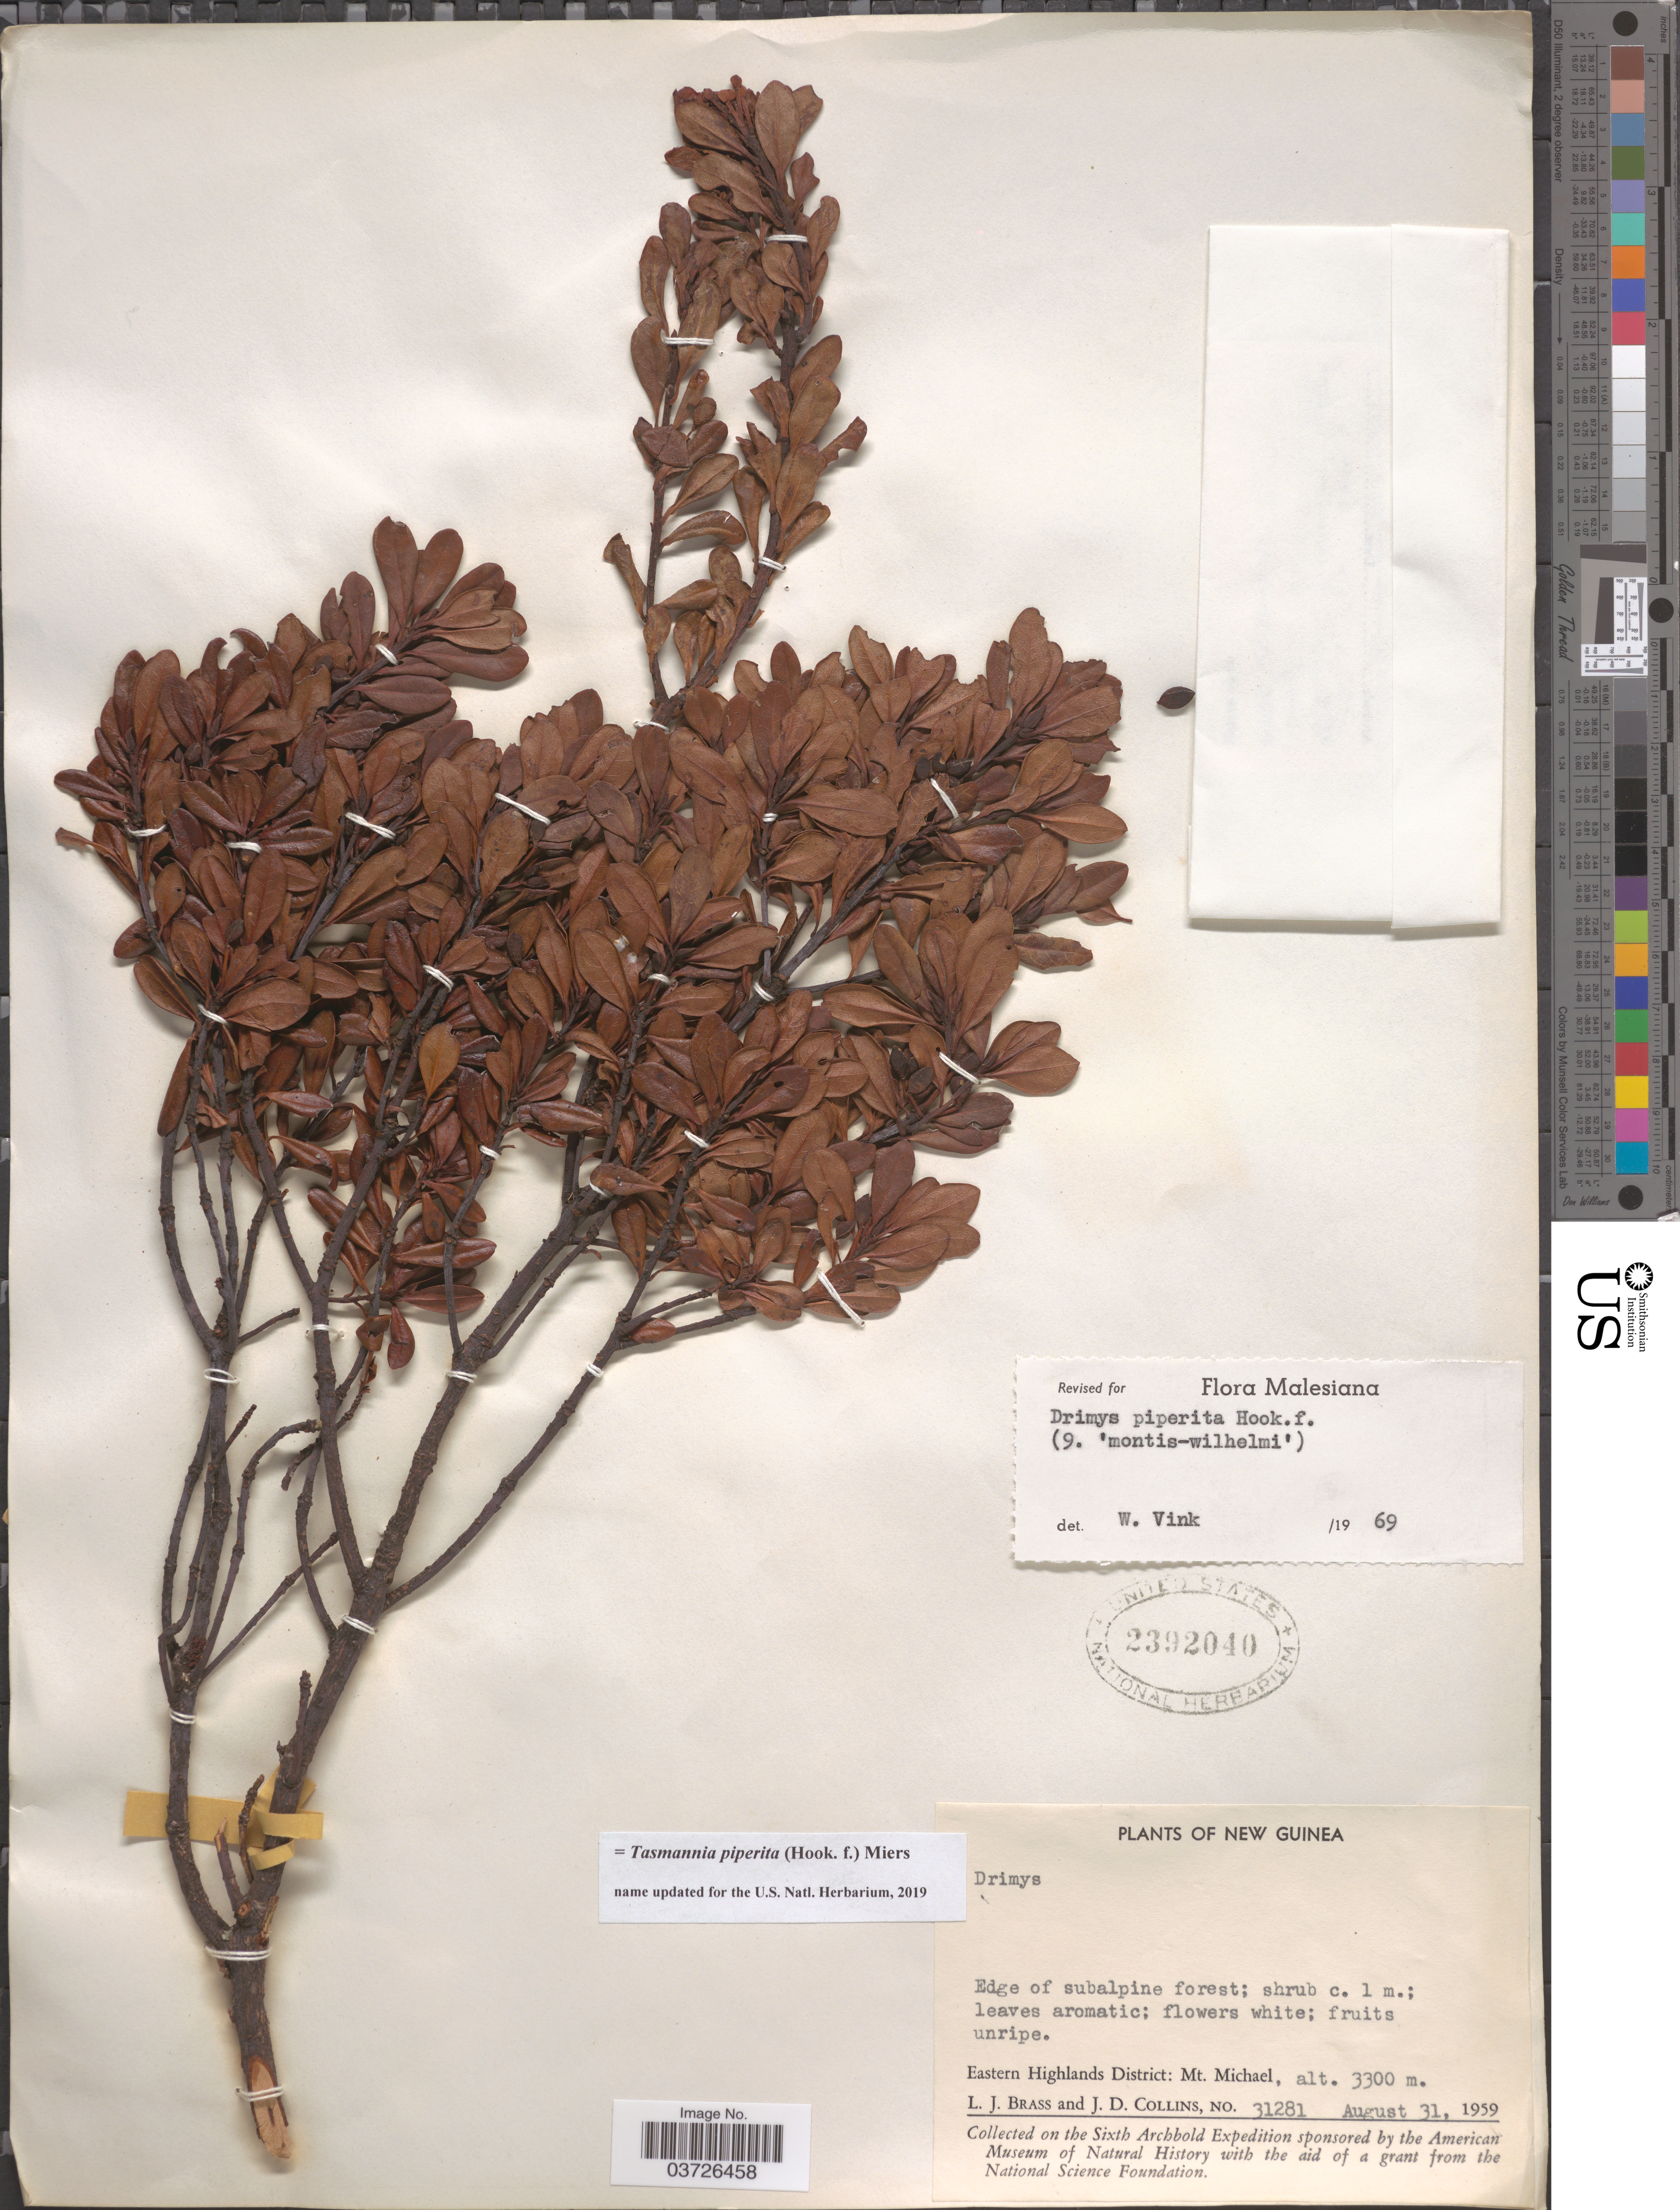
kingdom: Plantae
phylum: Tracheophyta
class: Magnoliopsida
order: Canellales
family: Winteraceae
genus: Tasmannia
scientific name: Tasmannia piperita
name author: (Hook. f.) Miers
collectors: L. J. Brass & J. Collins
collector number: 31281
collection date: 1959-08-31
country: Papua New Guinea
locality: New Guinea. Eastern Highlands District: Mt. Michael.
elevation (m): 3300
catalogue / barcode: US 2392040